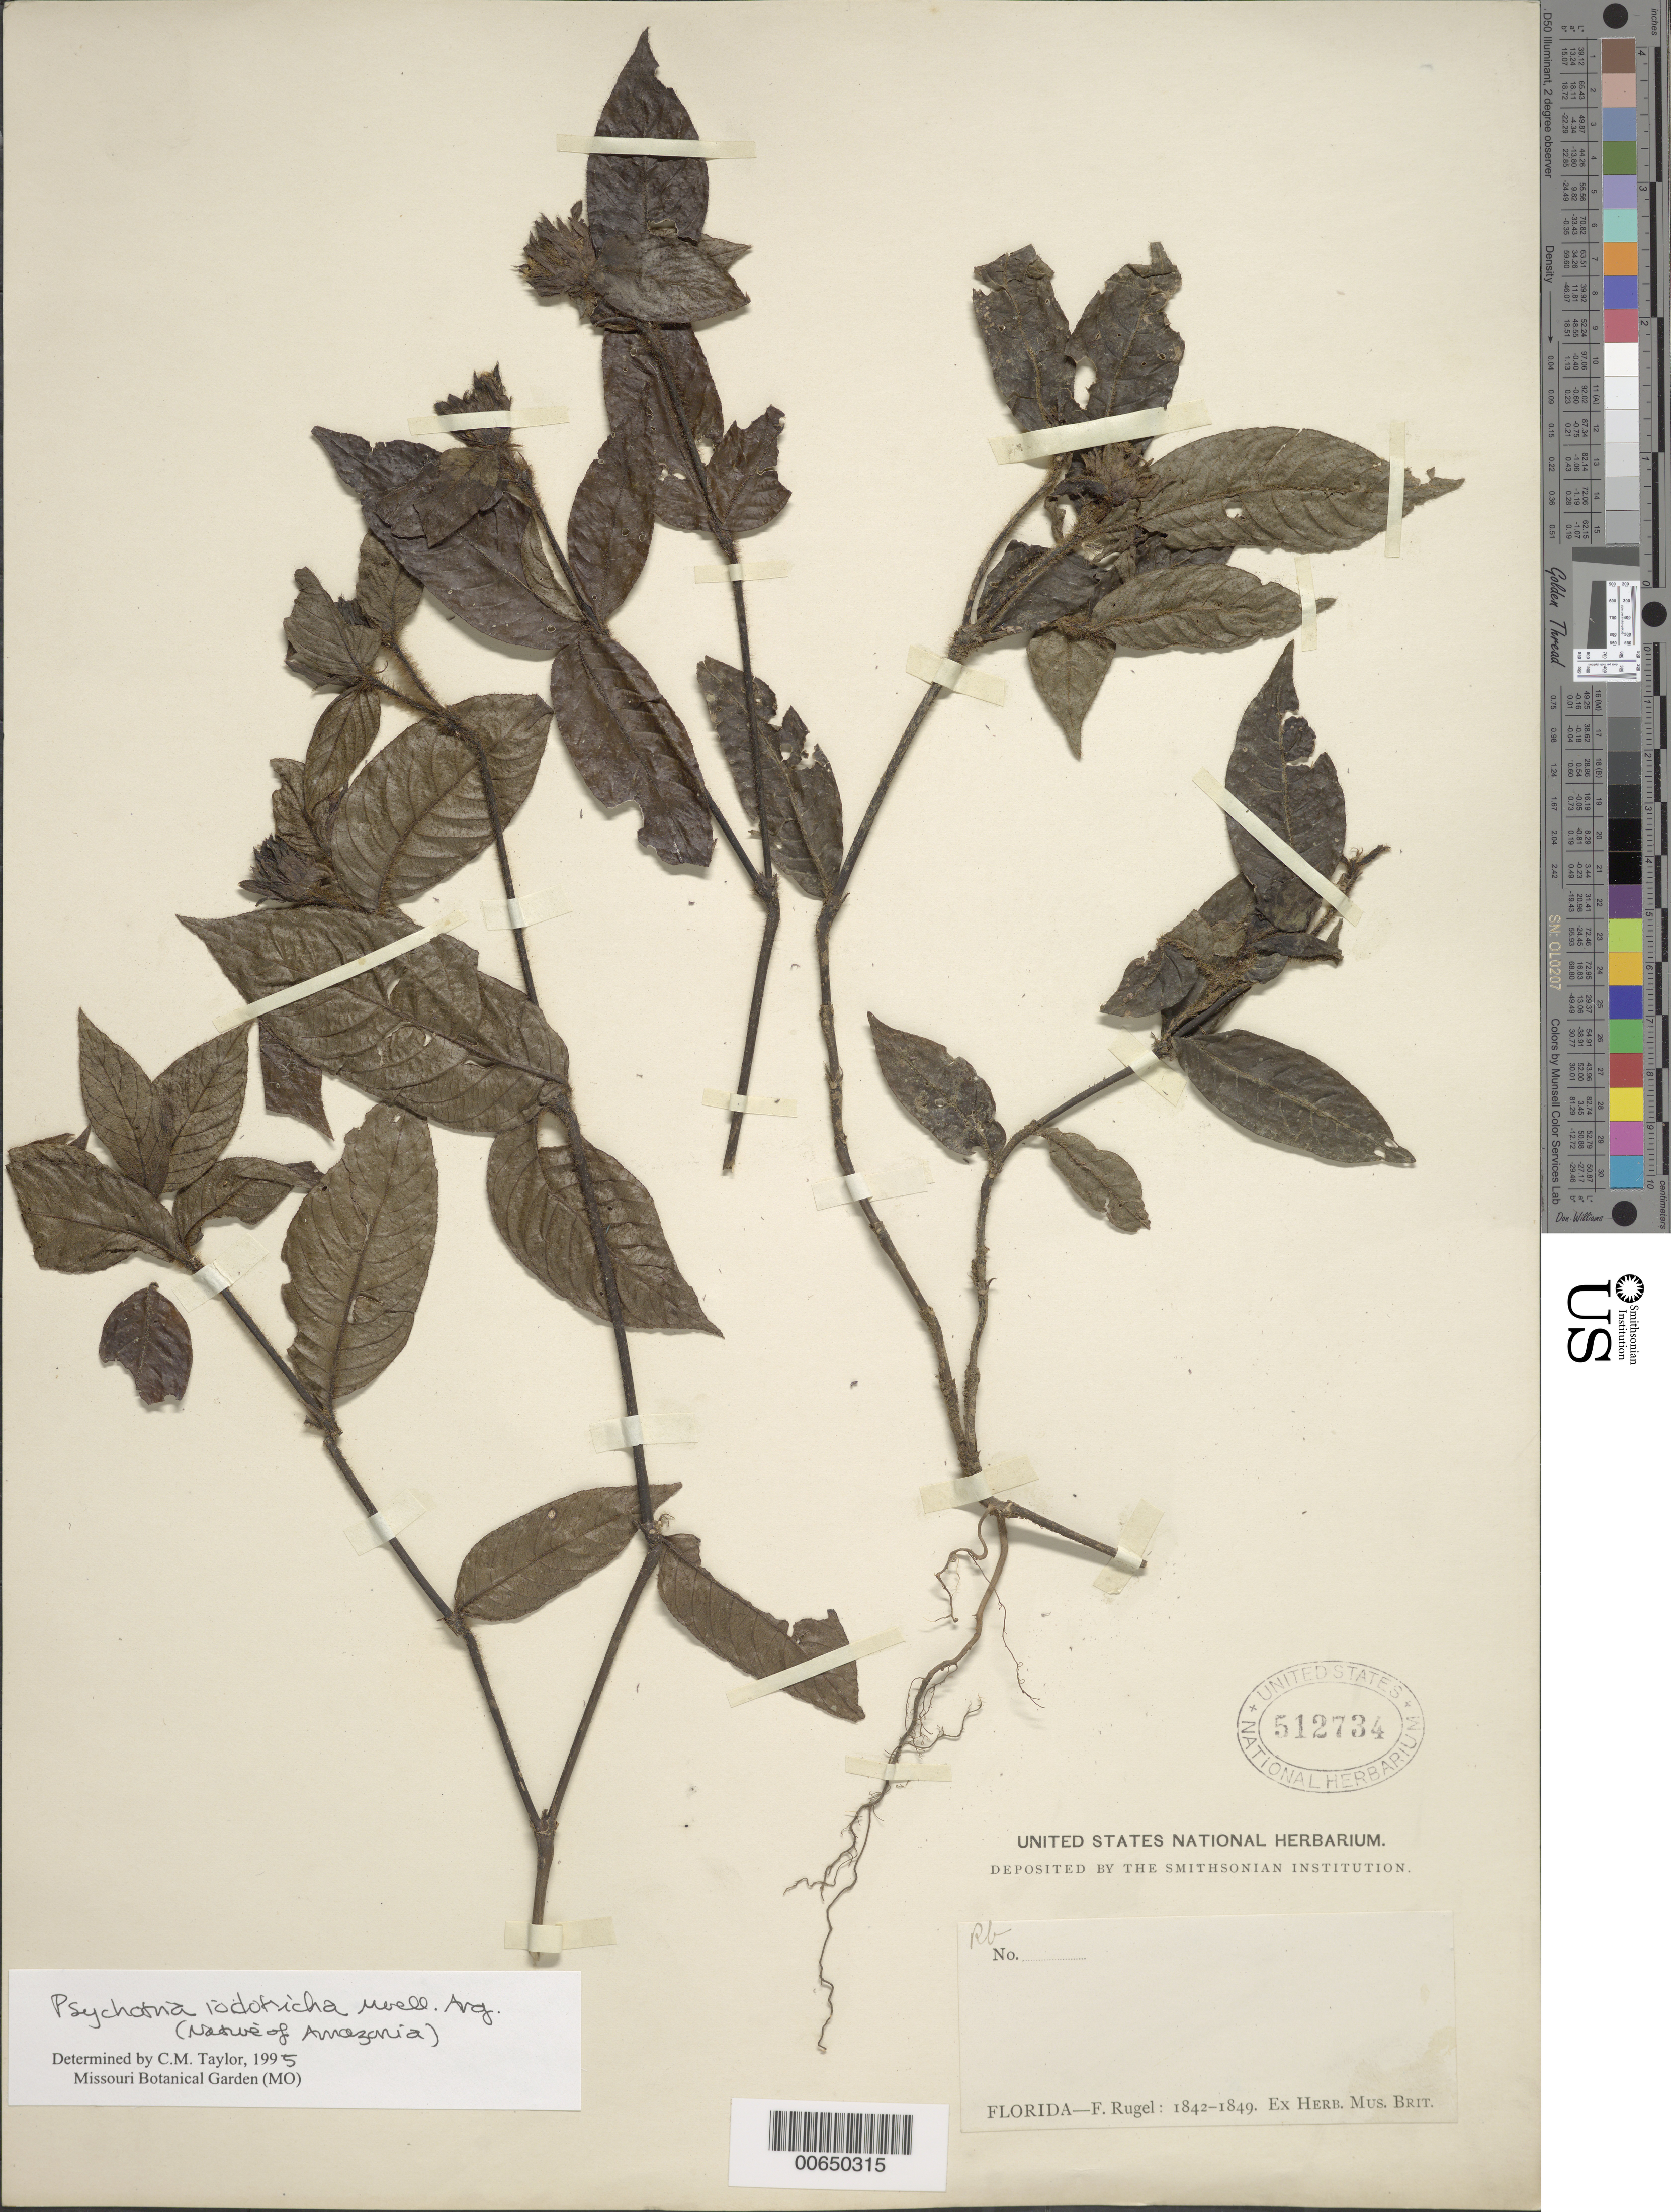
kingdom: Plantae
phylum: Tracheophyta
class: Magnoliopsida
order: Gentianales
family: Rubiaceae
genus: Psychotria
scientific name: Psychotria iodotricha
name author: Müll. Arg.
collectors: F. Rugel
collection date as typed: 1842 to -- --- 1849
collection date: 1842/1849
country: United States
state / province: Florida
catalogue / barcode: US 512734